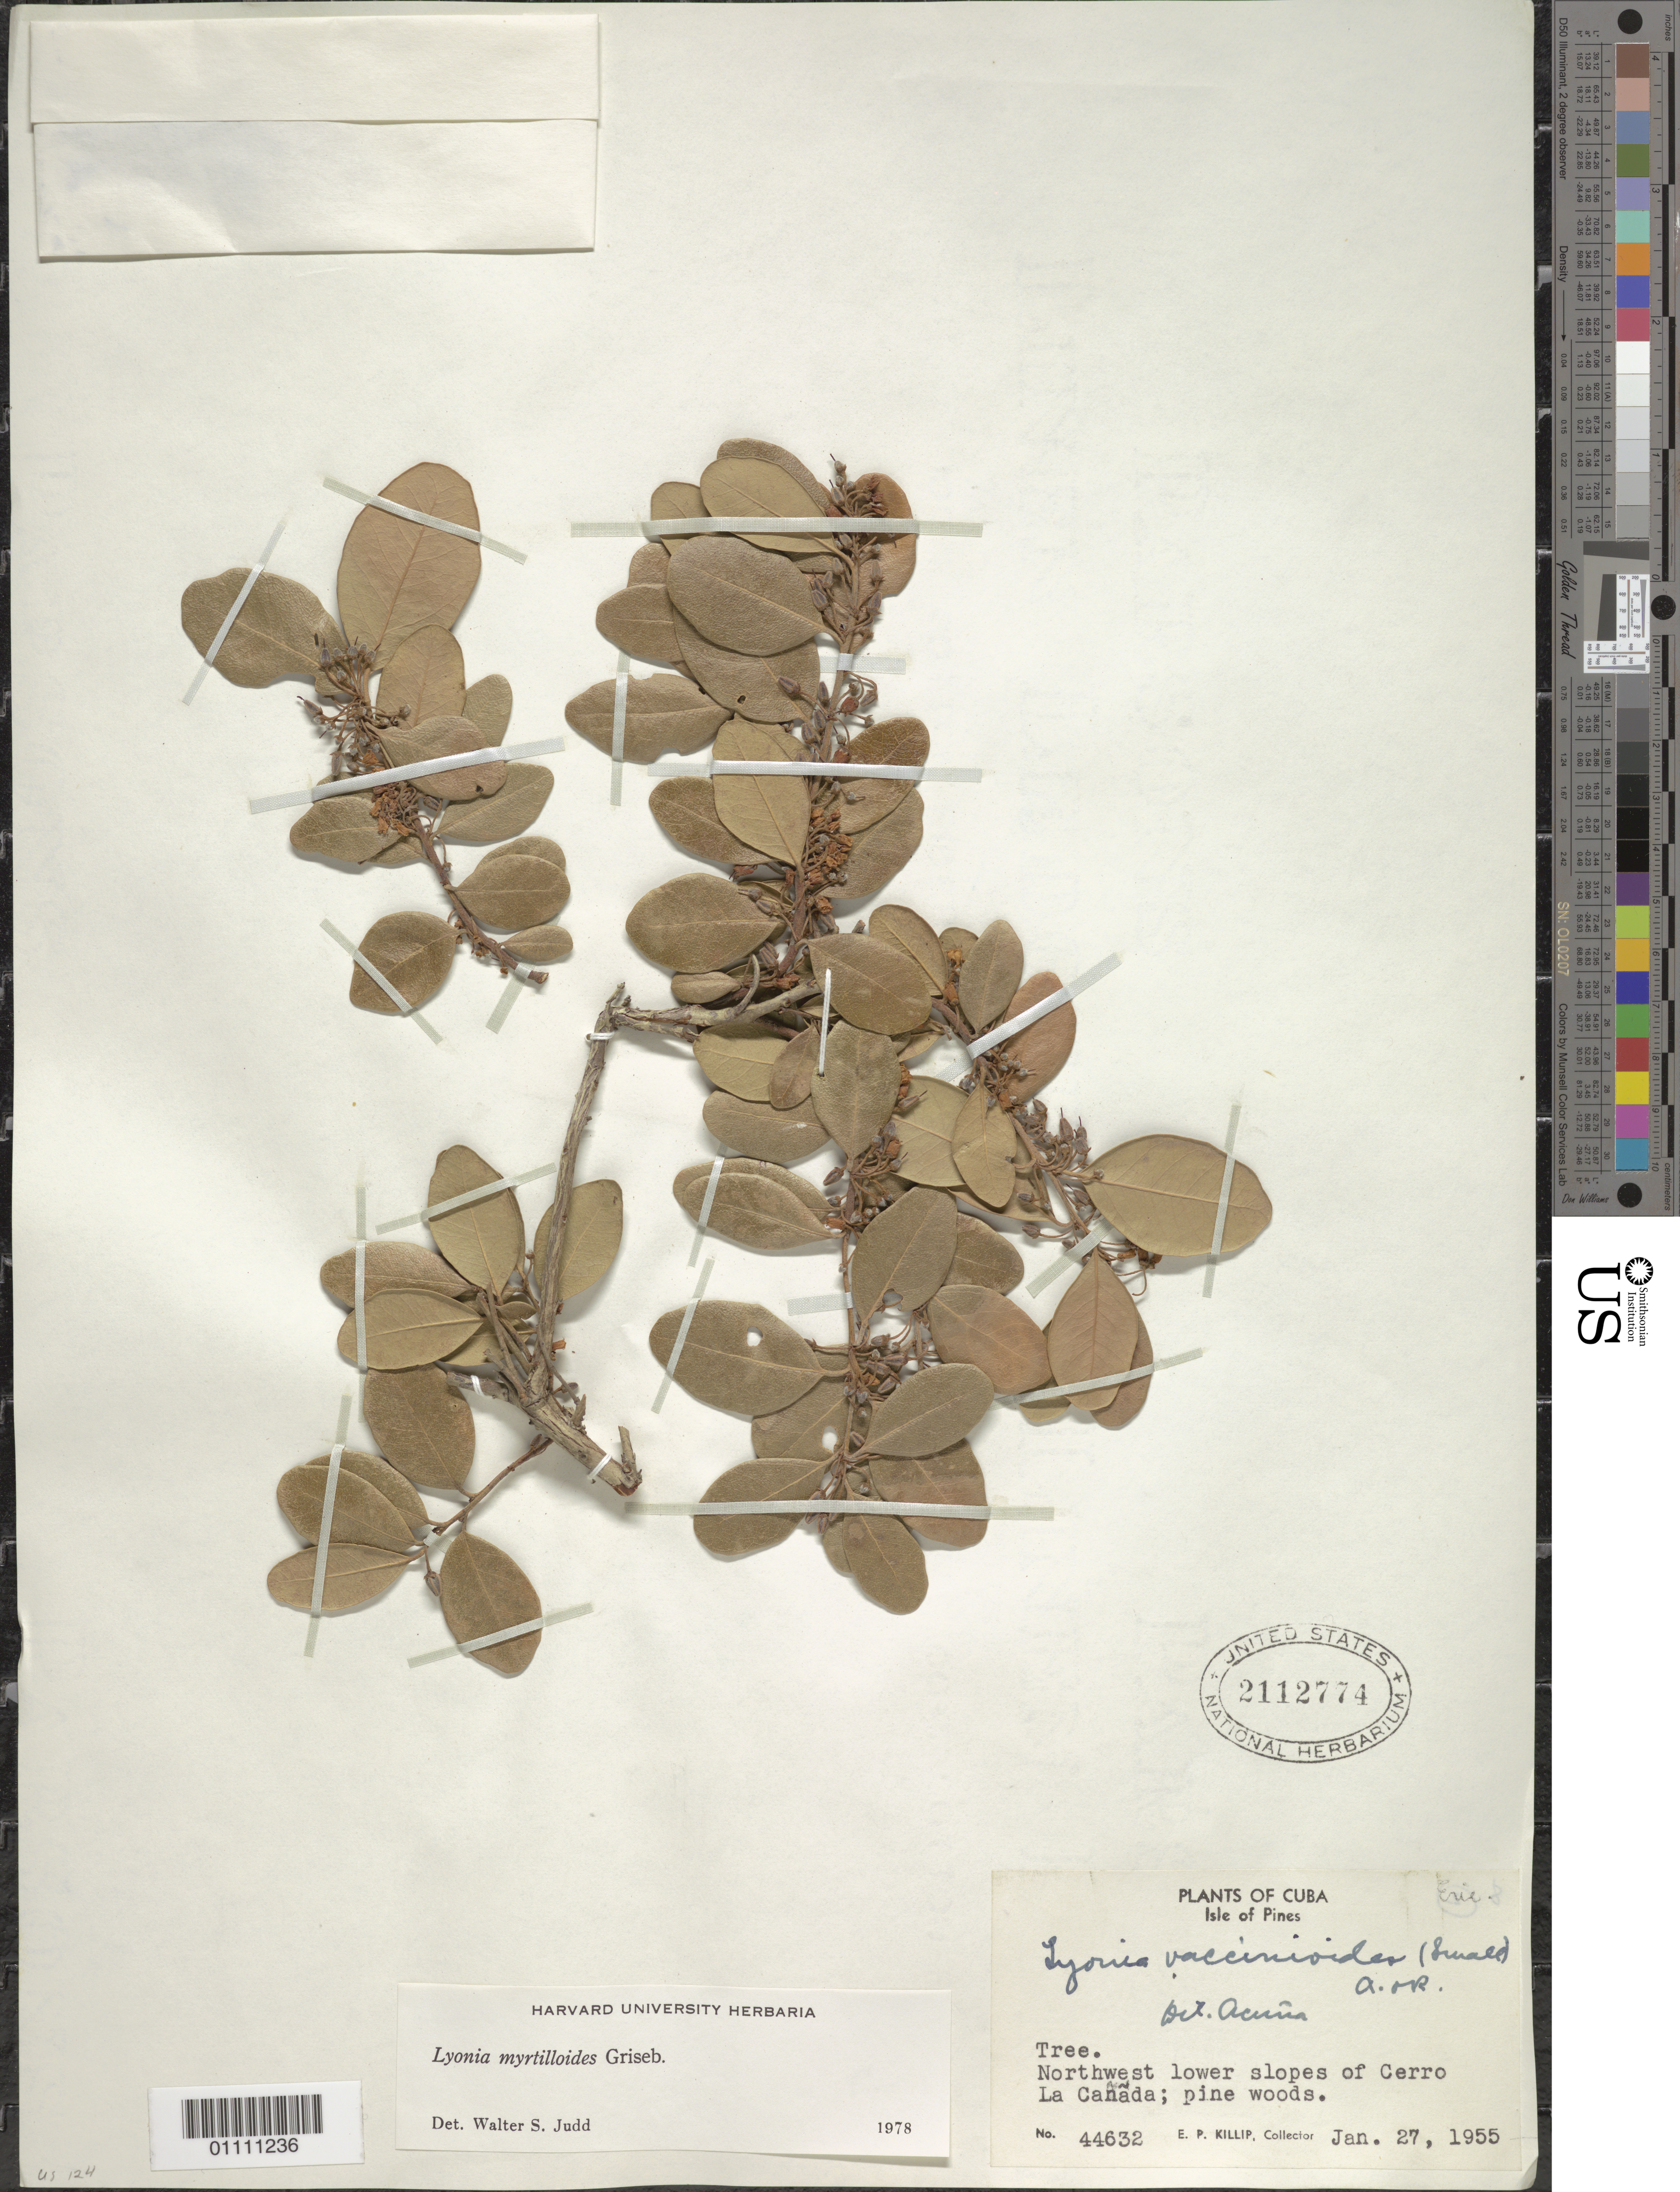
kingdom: Plantae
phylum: Tracheophyta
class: Magnoliopsida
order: Ericales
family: Ericaceae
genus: Lyonia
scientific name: Lyonia myrtilloides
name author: Griseb.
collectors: E. P. Killip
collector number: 44632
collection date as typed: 27 Jan 1955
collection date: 1955-01-27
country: Cuba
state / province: Isla de La Juventud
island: Isla de la Juventud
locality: NW lower slopes of Cerro La Canada; pine woods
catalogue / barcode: US 2112774